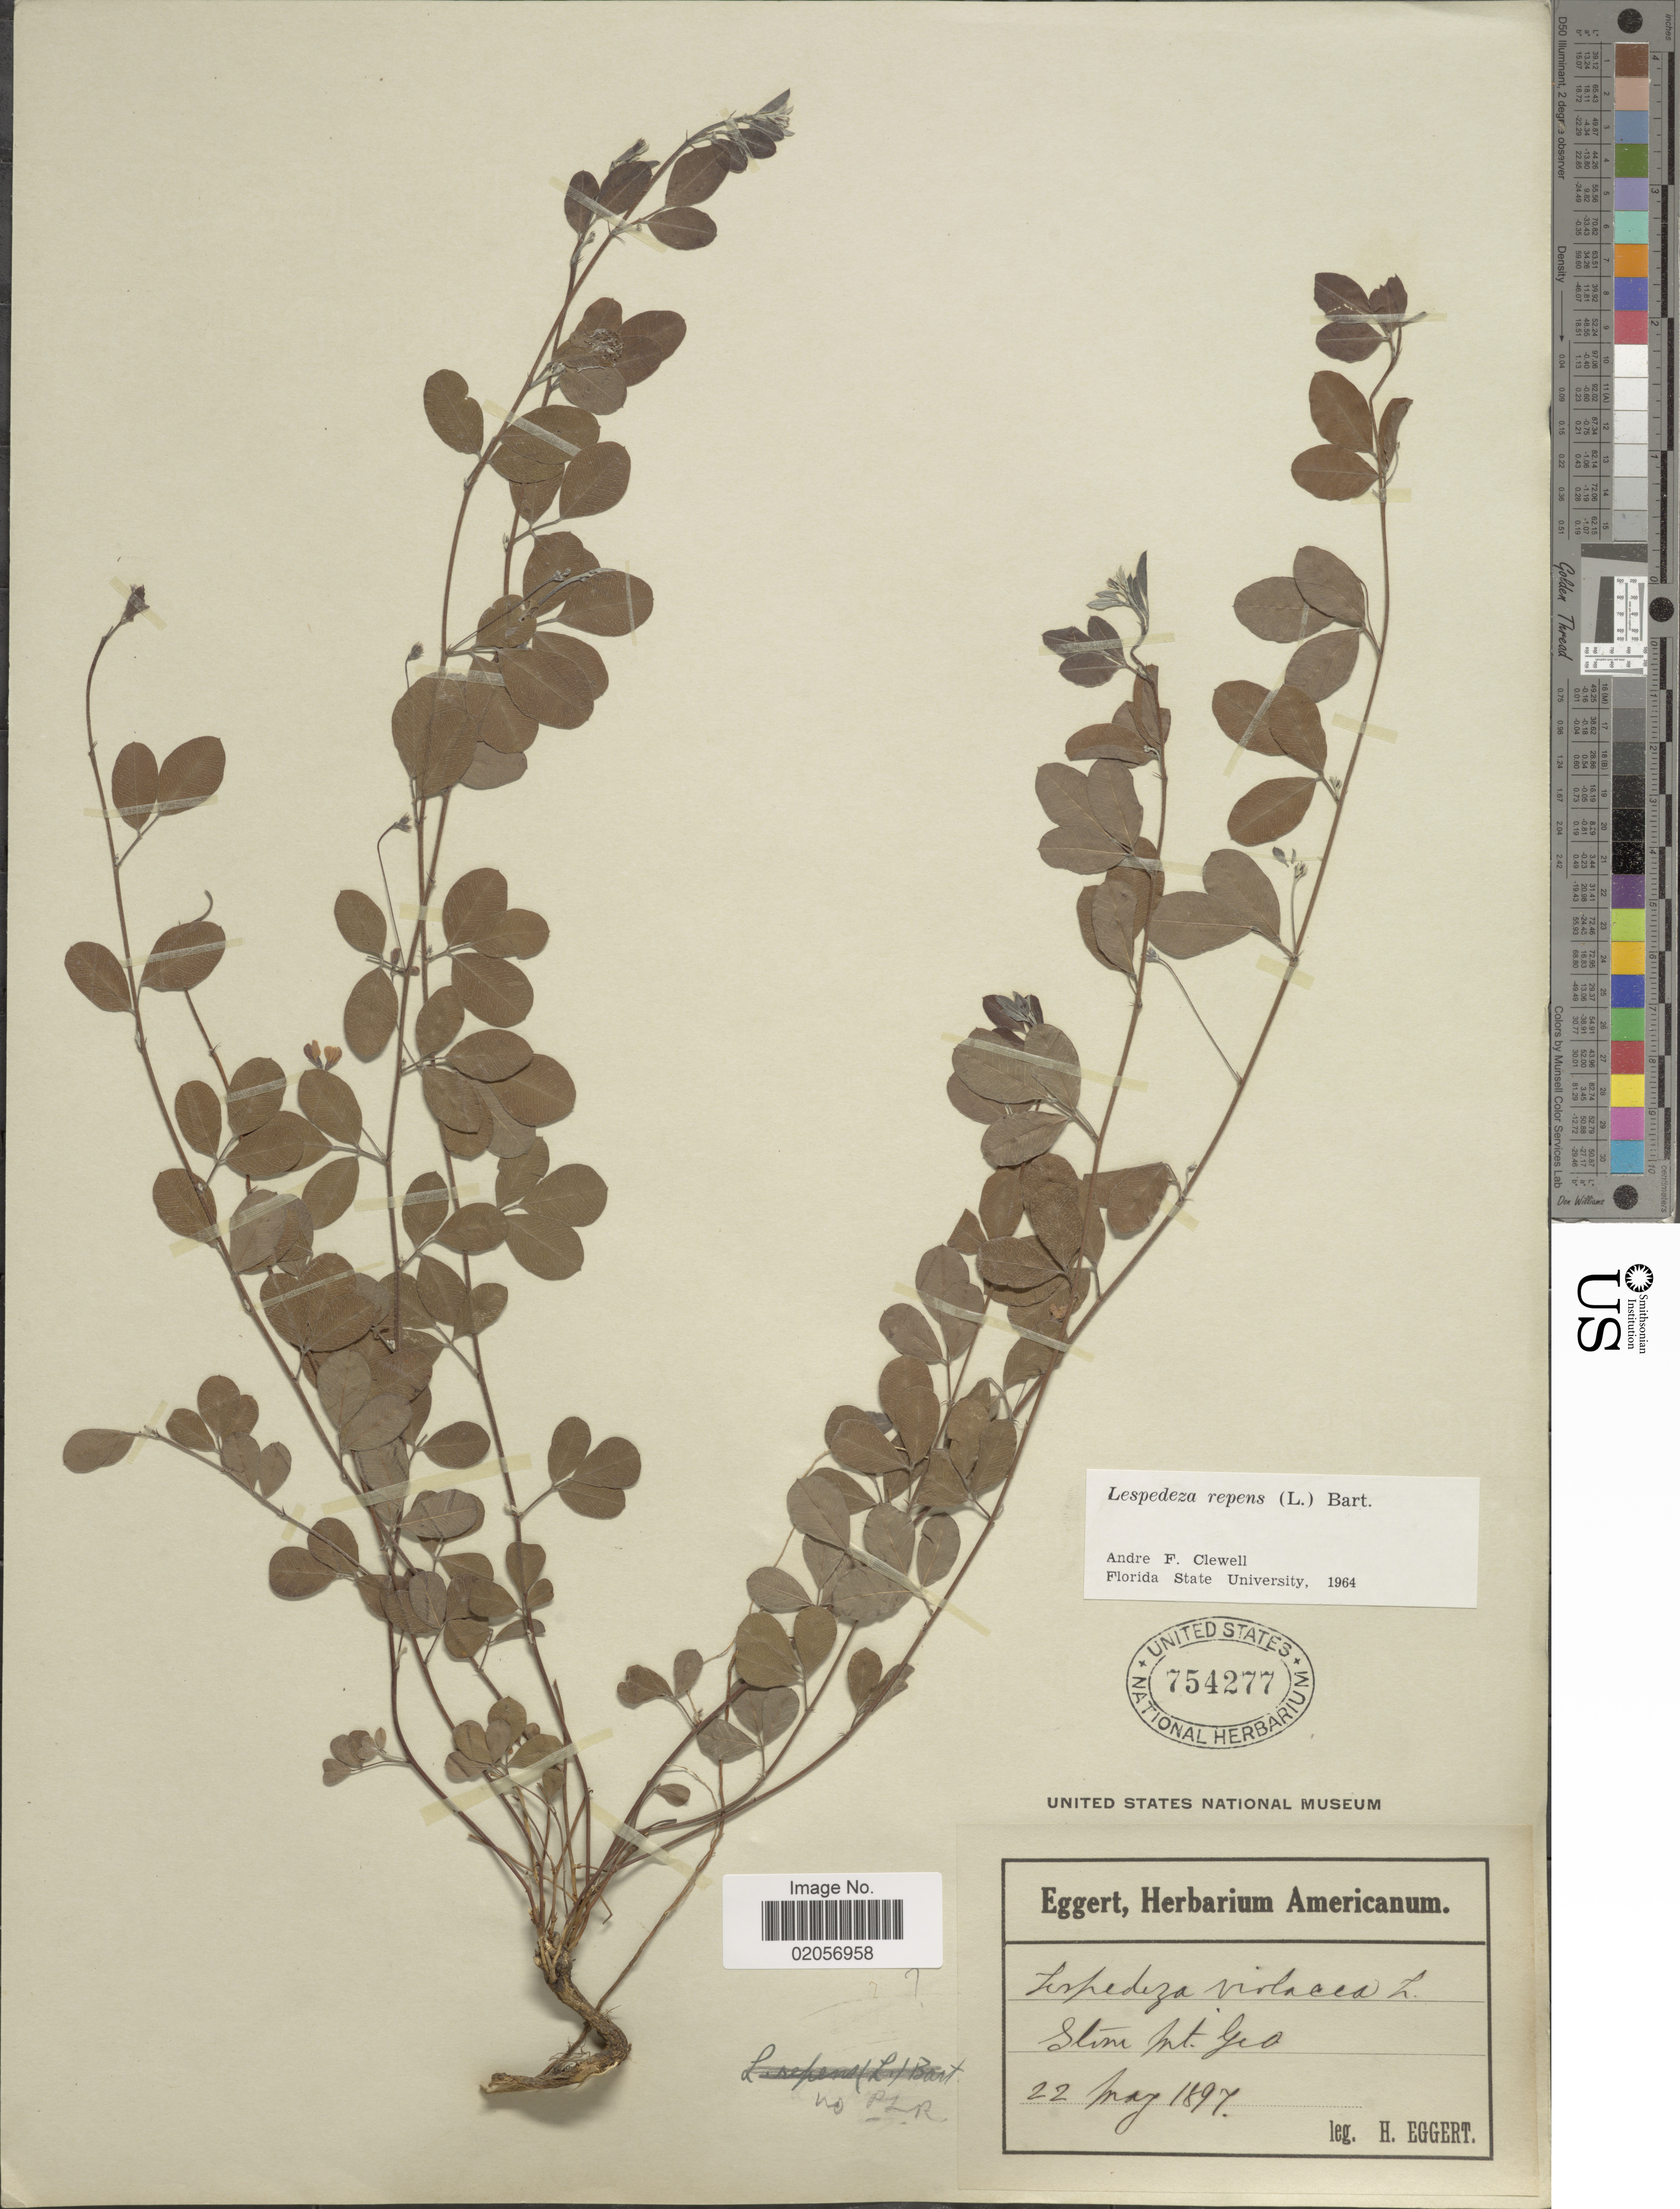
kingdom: Plantae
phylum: Tracheophyta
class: Magnoliopsida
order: Fabales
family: Fabaceae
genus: Lespedeza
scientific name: Lespedeza repens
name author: (L.) W.P.C. Barton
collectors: H. Eggert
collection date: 1897-05-22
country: United States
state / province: Georgia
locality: Stone Mt.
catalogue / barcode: US 754277